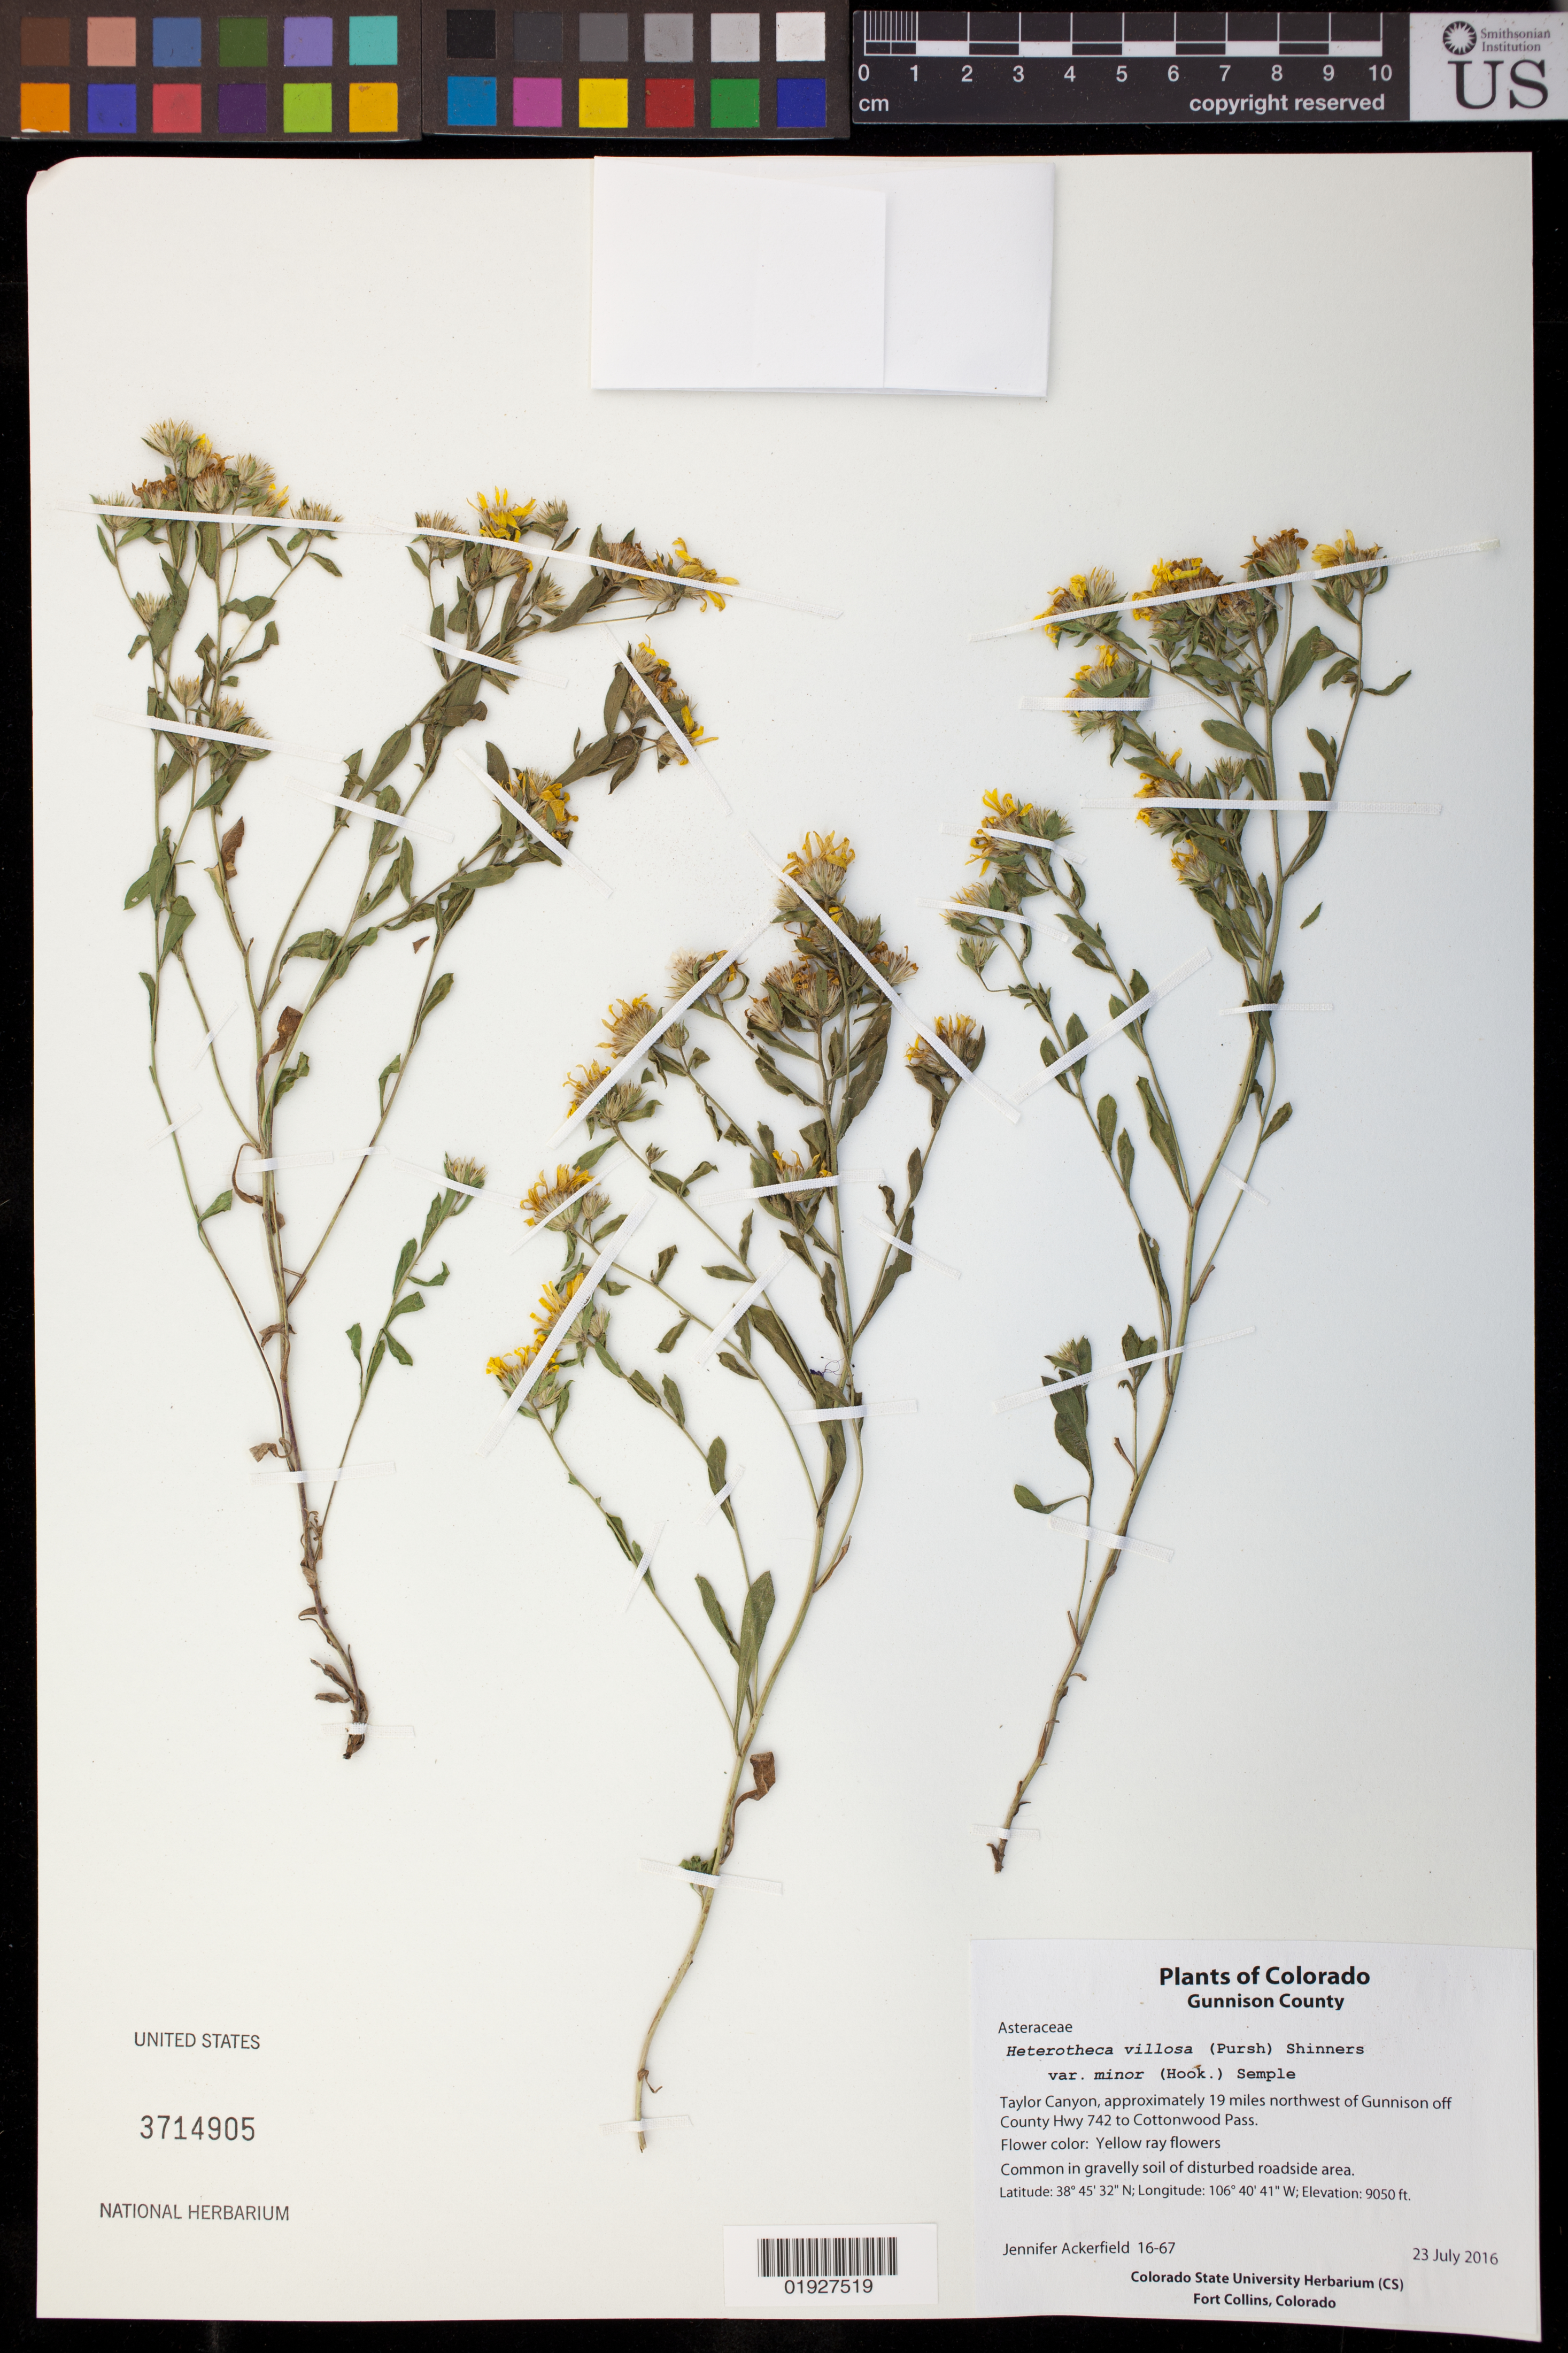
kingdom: Plantae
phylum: Tracheophyta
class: Magnoliopsida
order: Asterales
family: Asteraceae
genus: Heterotheca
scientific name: Heterotheca villosa var. minor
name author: (Hook.) Semple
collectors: J. Ackerfield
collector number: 16-67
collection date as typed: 23 July 2016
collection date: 2016-07-23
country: United States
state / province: Colorado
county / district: Gunnison County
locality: Taylor Canyon, approx. 19 miles NW of Gunnison off County Hwy 742 to Cottonwood Pass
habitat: Common in gravelly soil of disturbed roadside area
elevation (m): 2758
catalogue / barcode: US 3714905